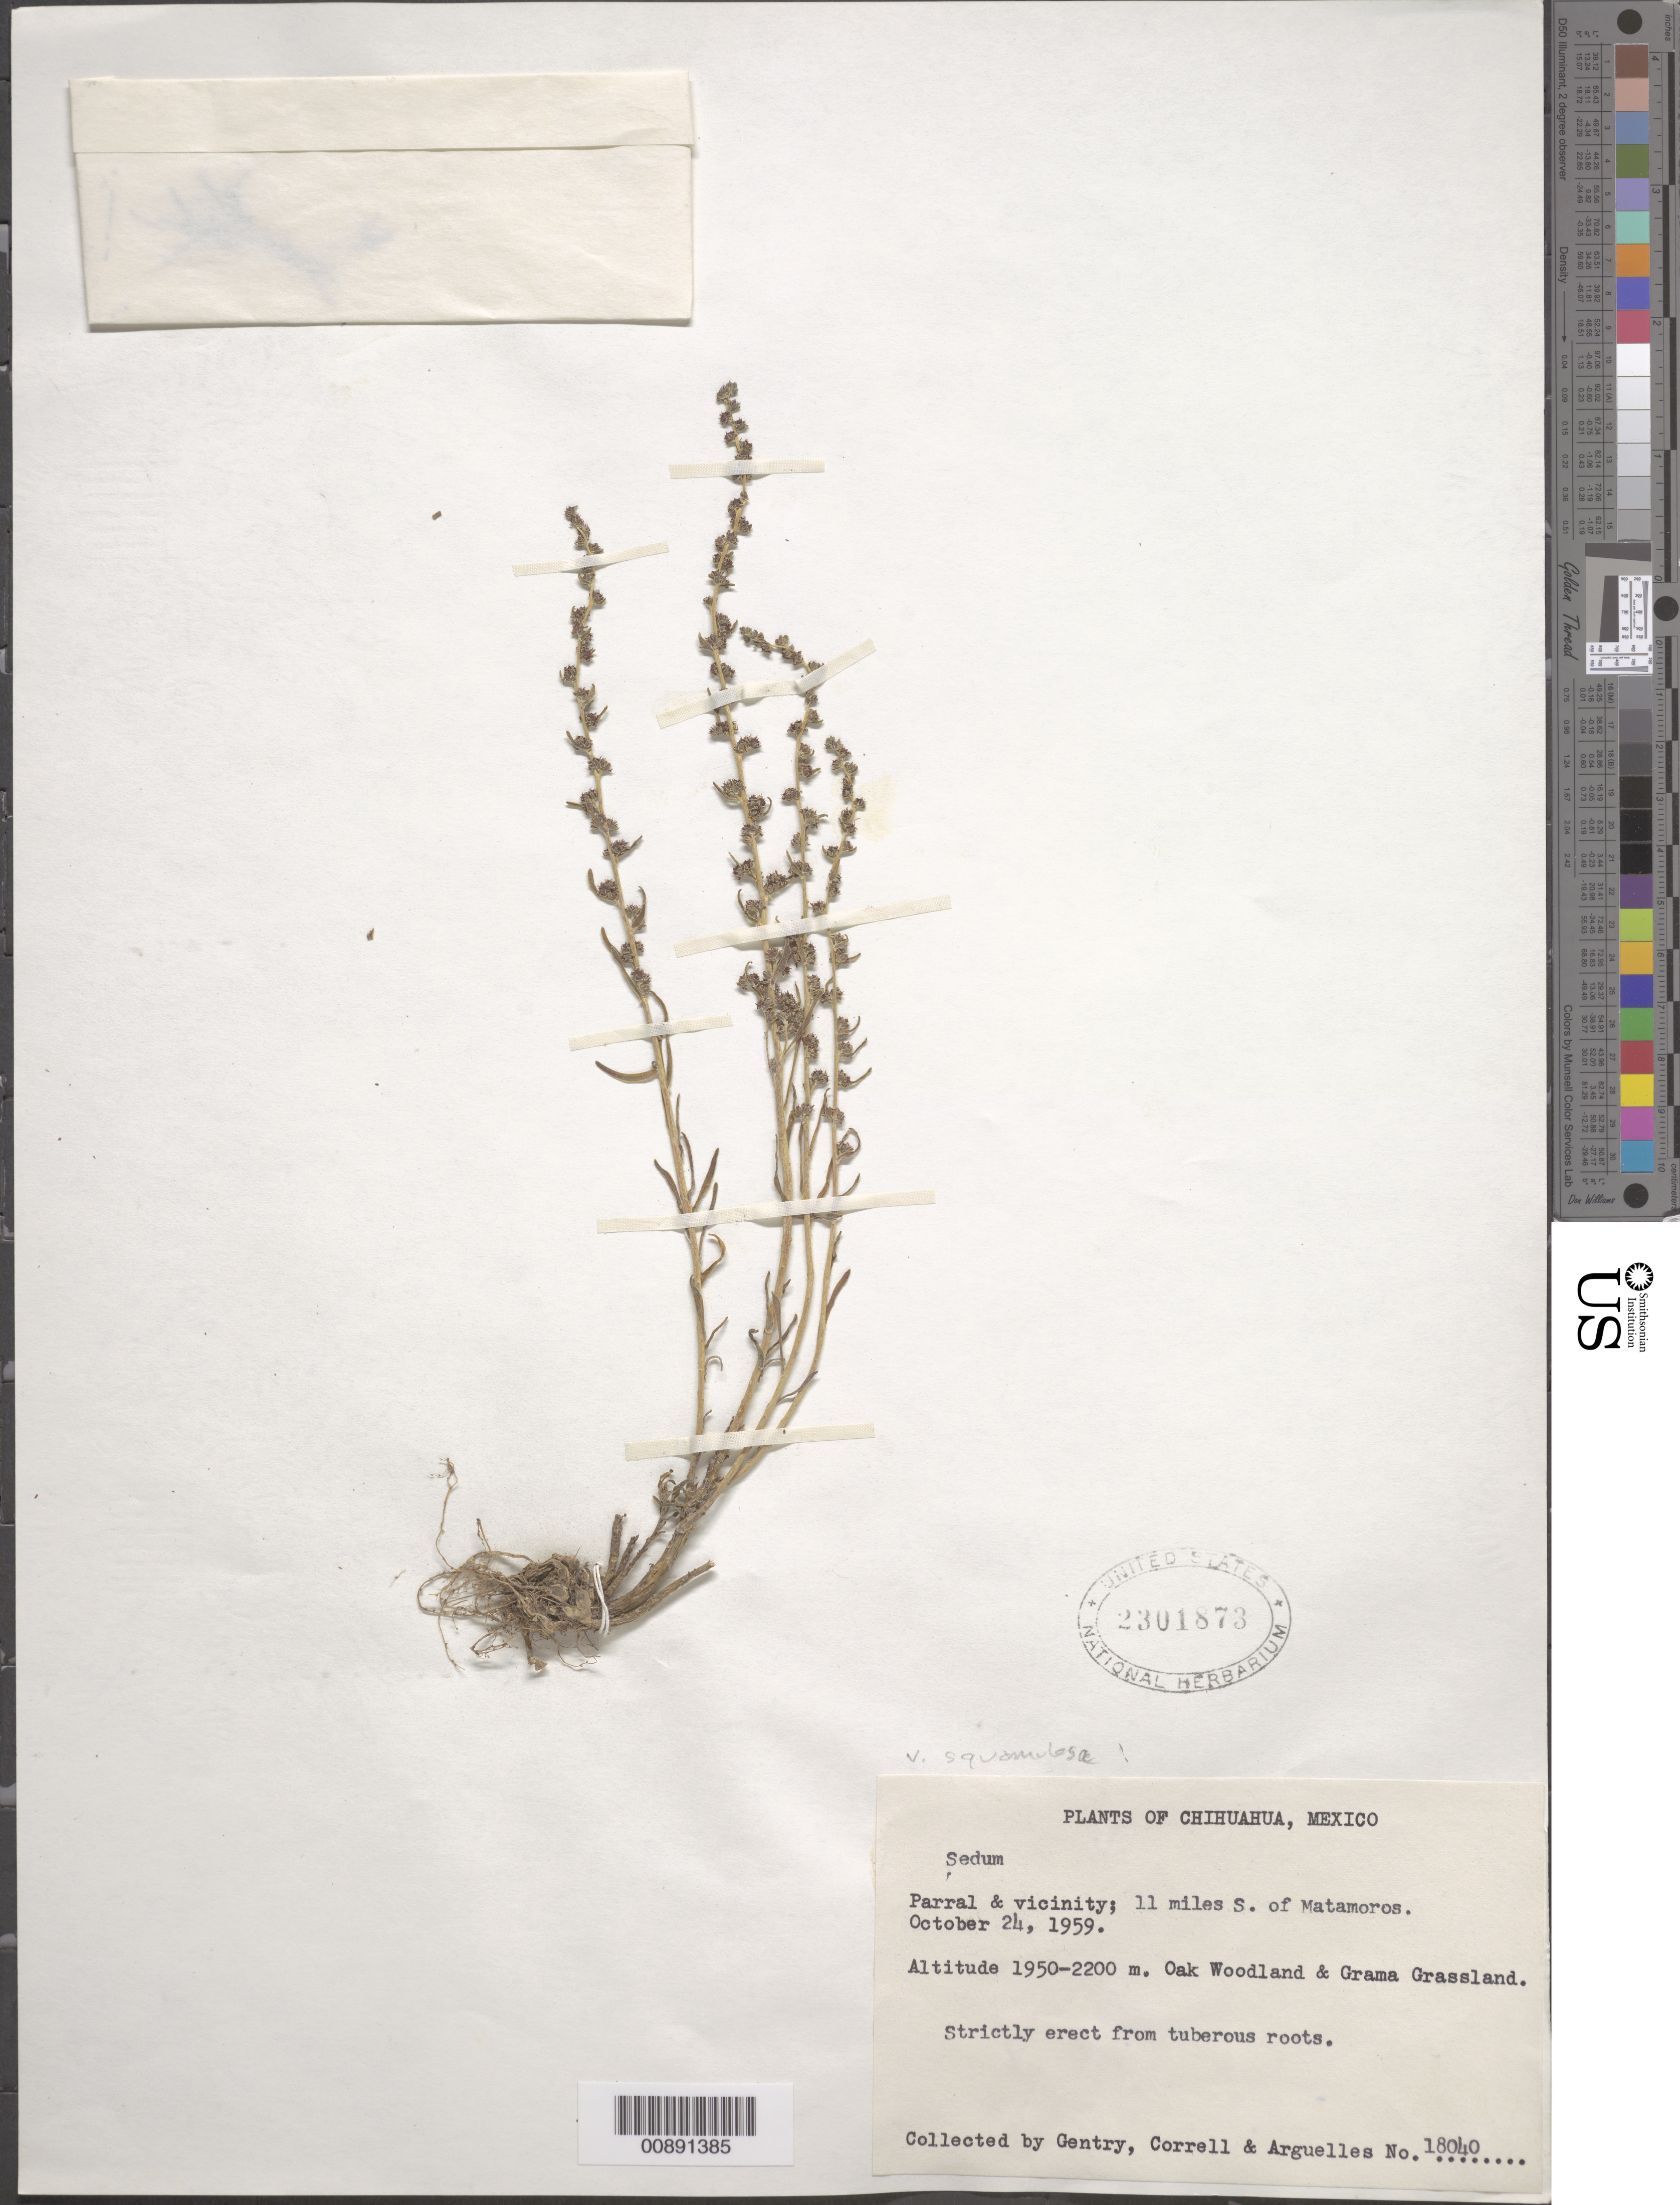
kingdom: Plantae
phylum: Tracheophyta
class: Magnoliopsida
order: Saxifragales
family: Crassulaceae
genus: Villadia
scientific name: Villadia squamulosa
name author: (S. Watson) Rose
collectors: Gentry, --, -- Correll & Arguelles, --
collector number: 18040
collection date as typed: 24 Oct 1959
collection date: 1959-10-24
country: Mexico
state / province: Chihuahua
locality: Parral and vicinity; 11 miles S of Matamoros.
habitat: Oak Woodland & Grama Grassland.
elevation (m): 2200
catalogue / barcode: US 2301873